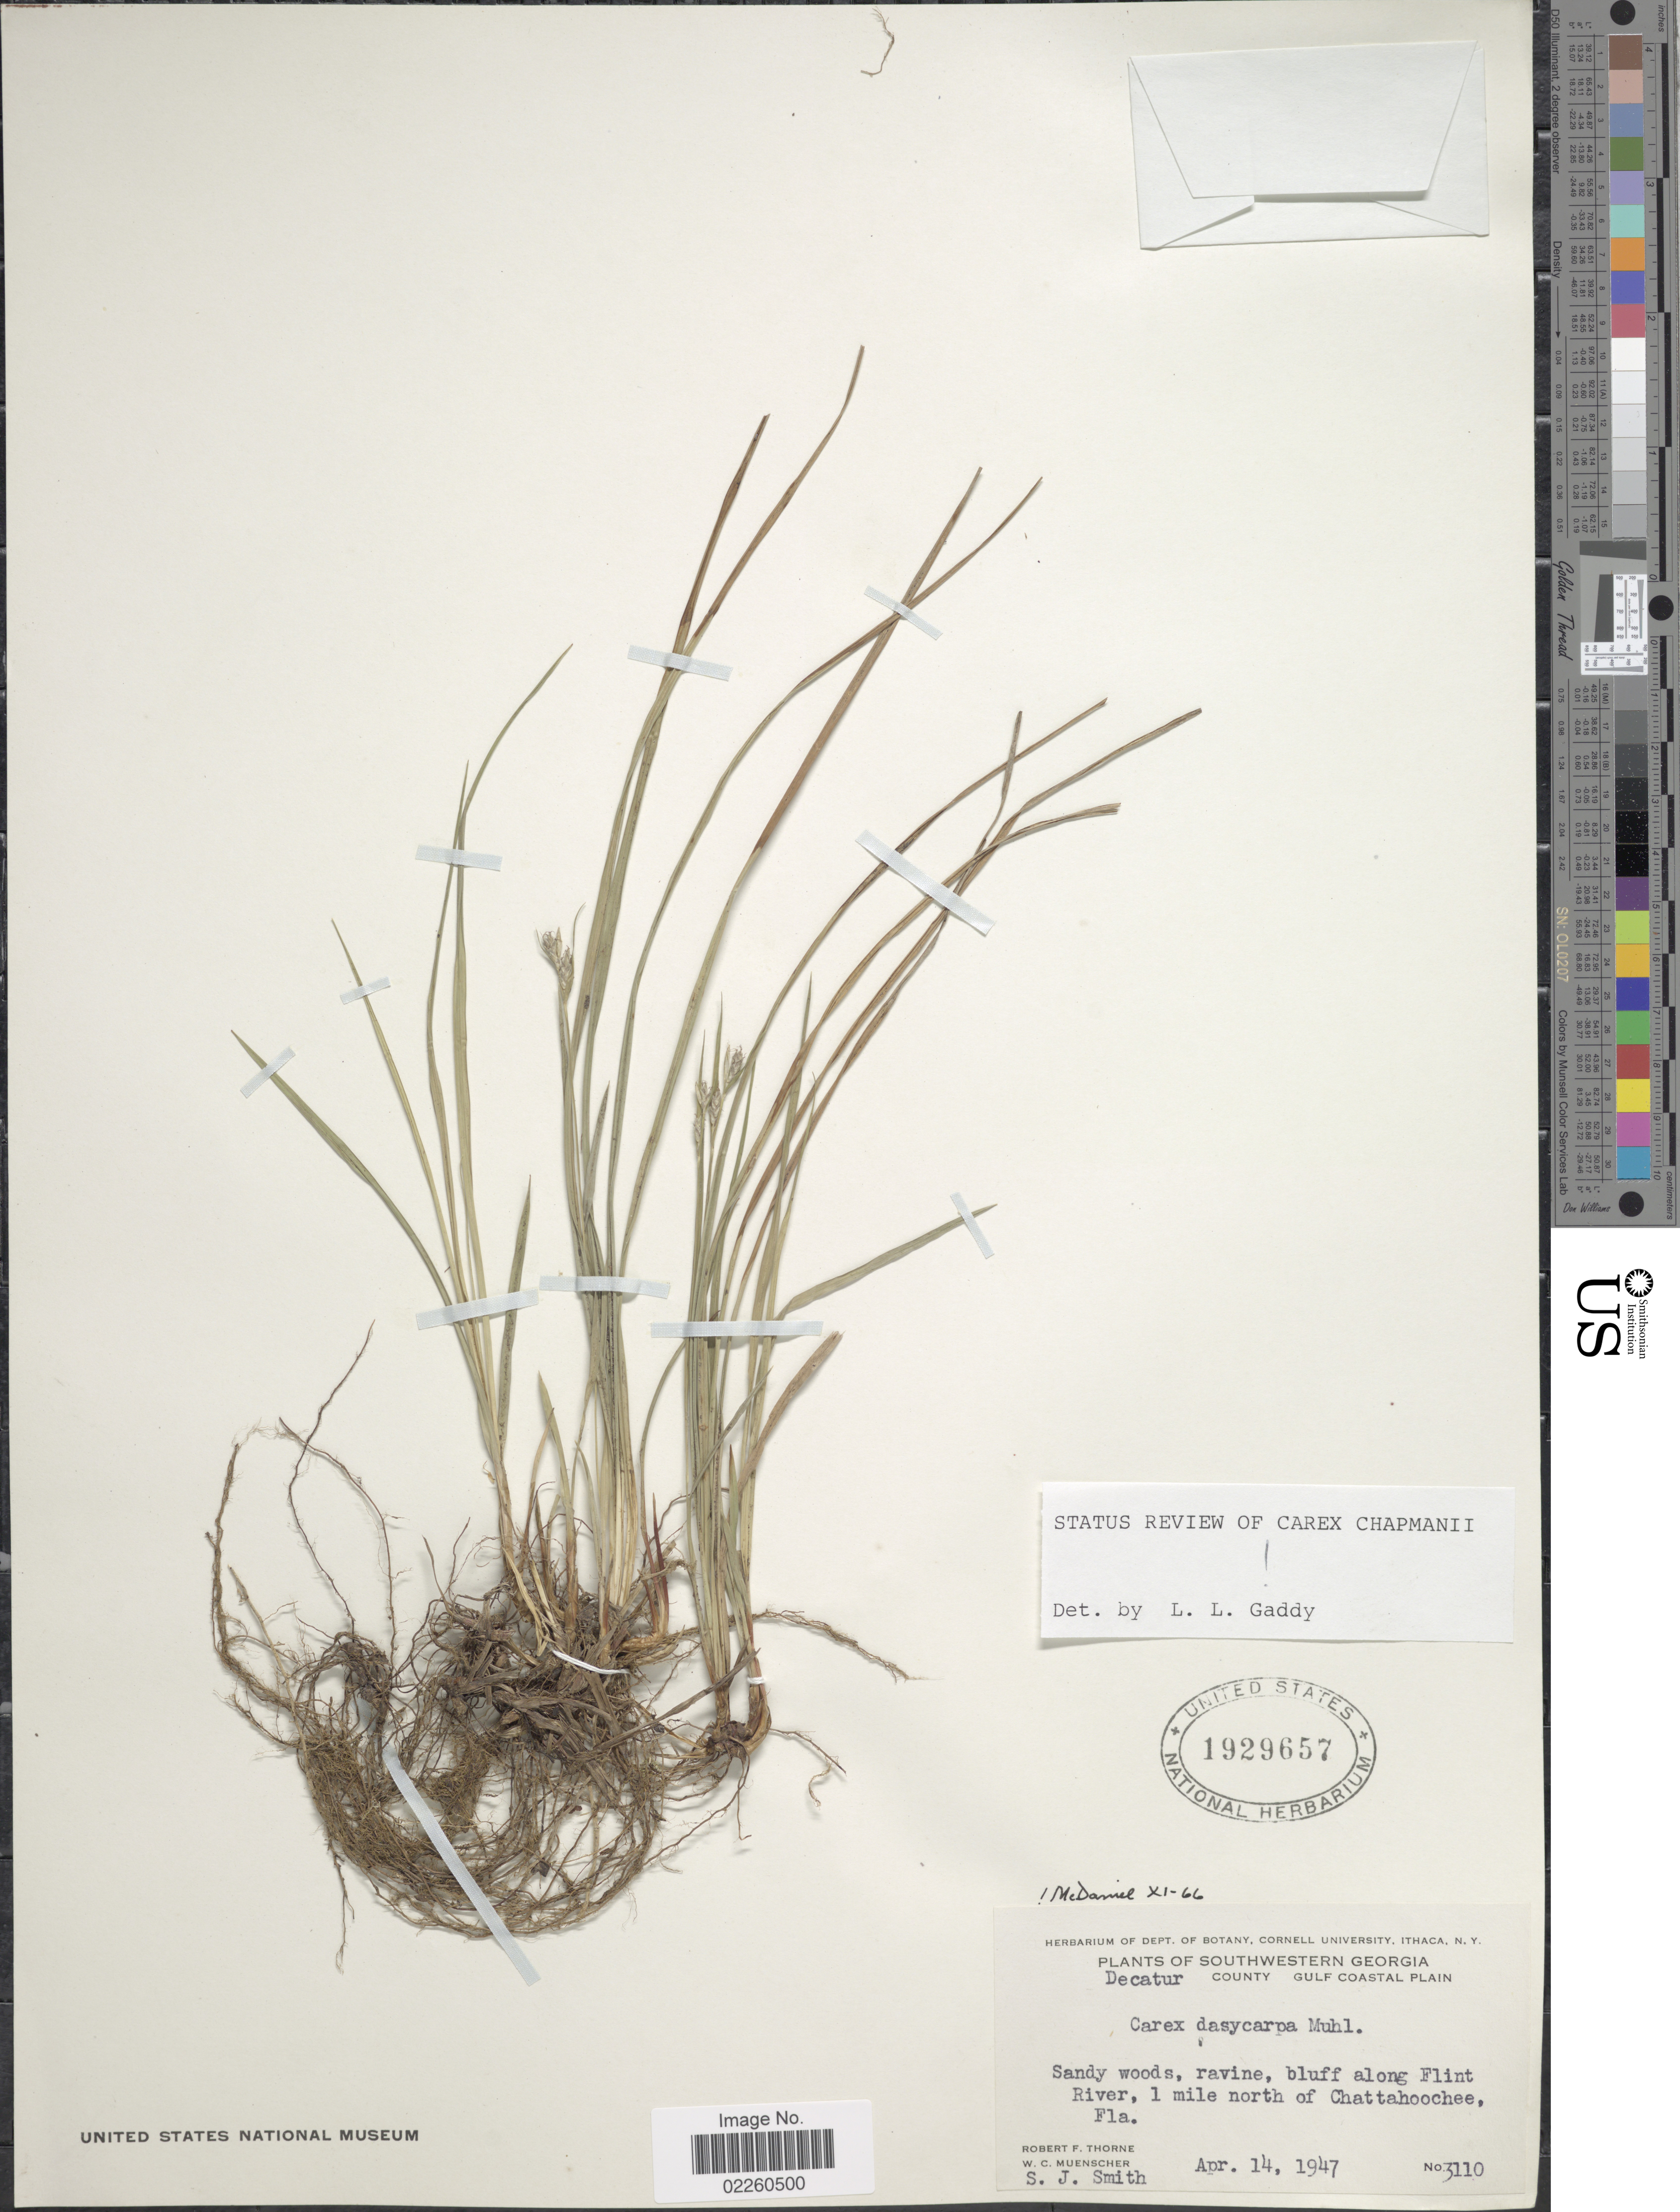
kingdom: Plantae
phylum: Tracheophyta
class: Liliopsida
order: Poales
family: Cyperaceae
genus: Carex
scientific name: Carex dasycarpa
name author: Muhl.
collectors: R. F. Thorne, W. Muenscher & S. Smith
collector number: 3110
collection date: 1947-04-14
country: United States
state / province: Florida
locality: Sandy woods, ravine, bluff along Flint River, 1 mile north of Chattahoochee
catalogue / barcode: US 1929657